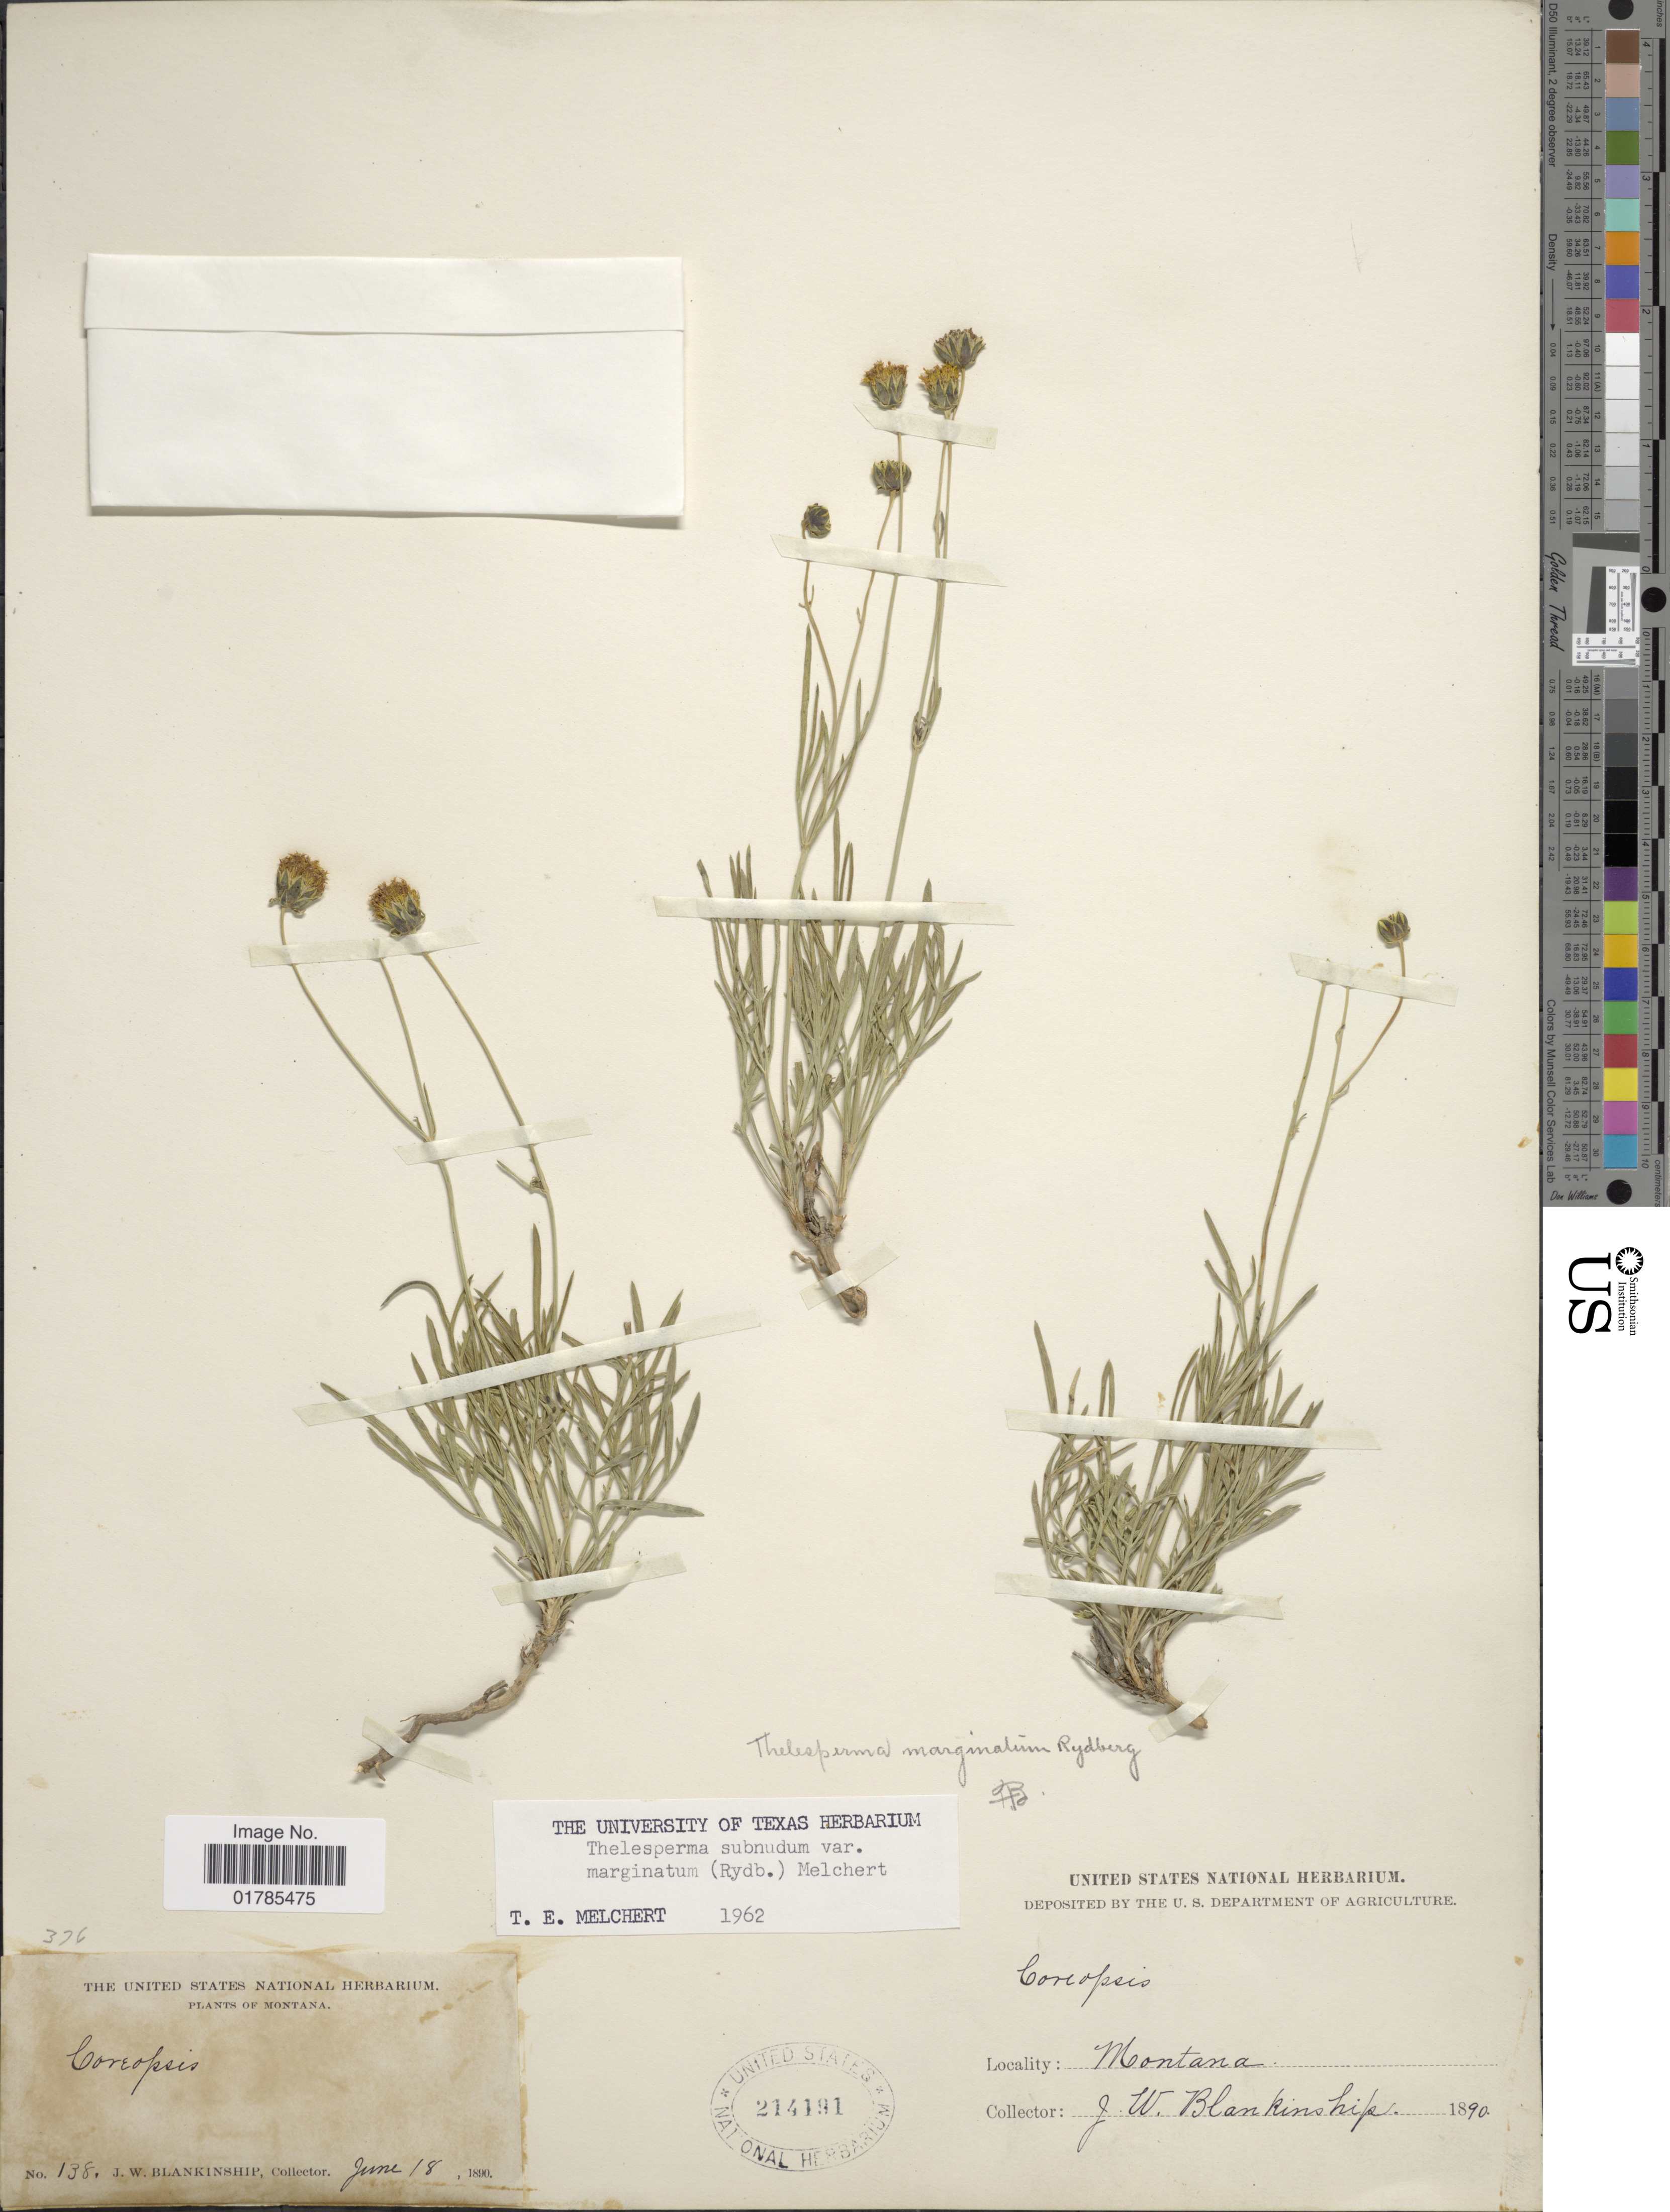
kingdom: Plantae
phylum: Tracheophyta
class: Magnoliopsida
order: Asterales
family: Asteraceae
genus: Thelesperma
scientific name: Thelesperma subnudum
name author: A. Gray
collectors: J. W. Blankinship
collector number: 138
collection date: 1890-06-18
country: United States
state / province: Montana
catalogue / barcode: US 214191